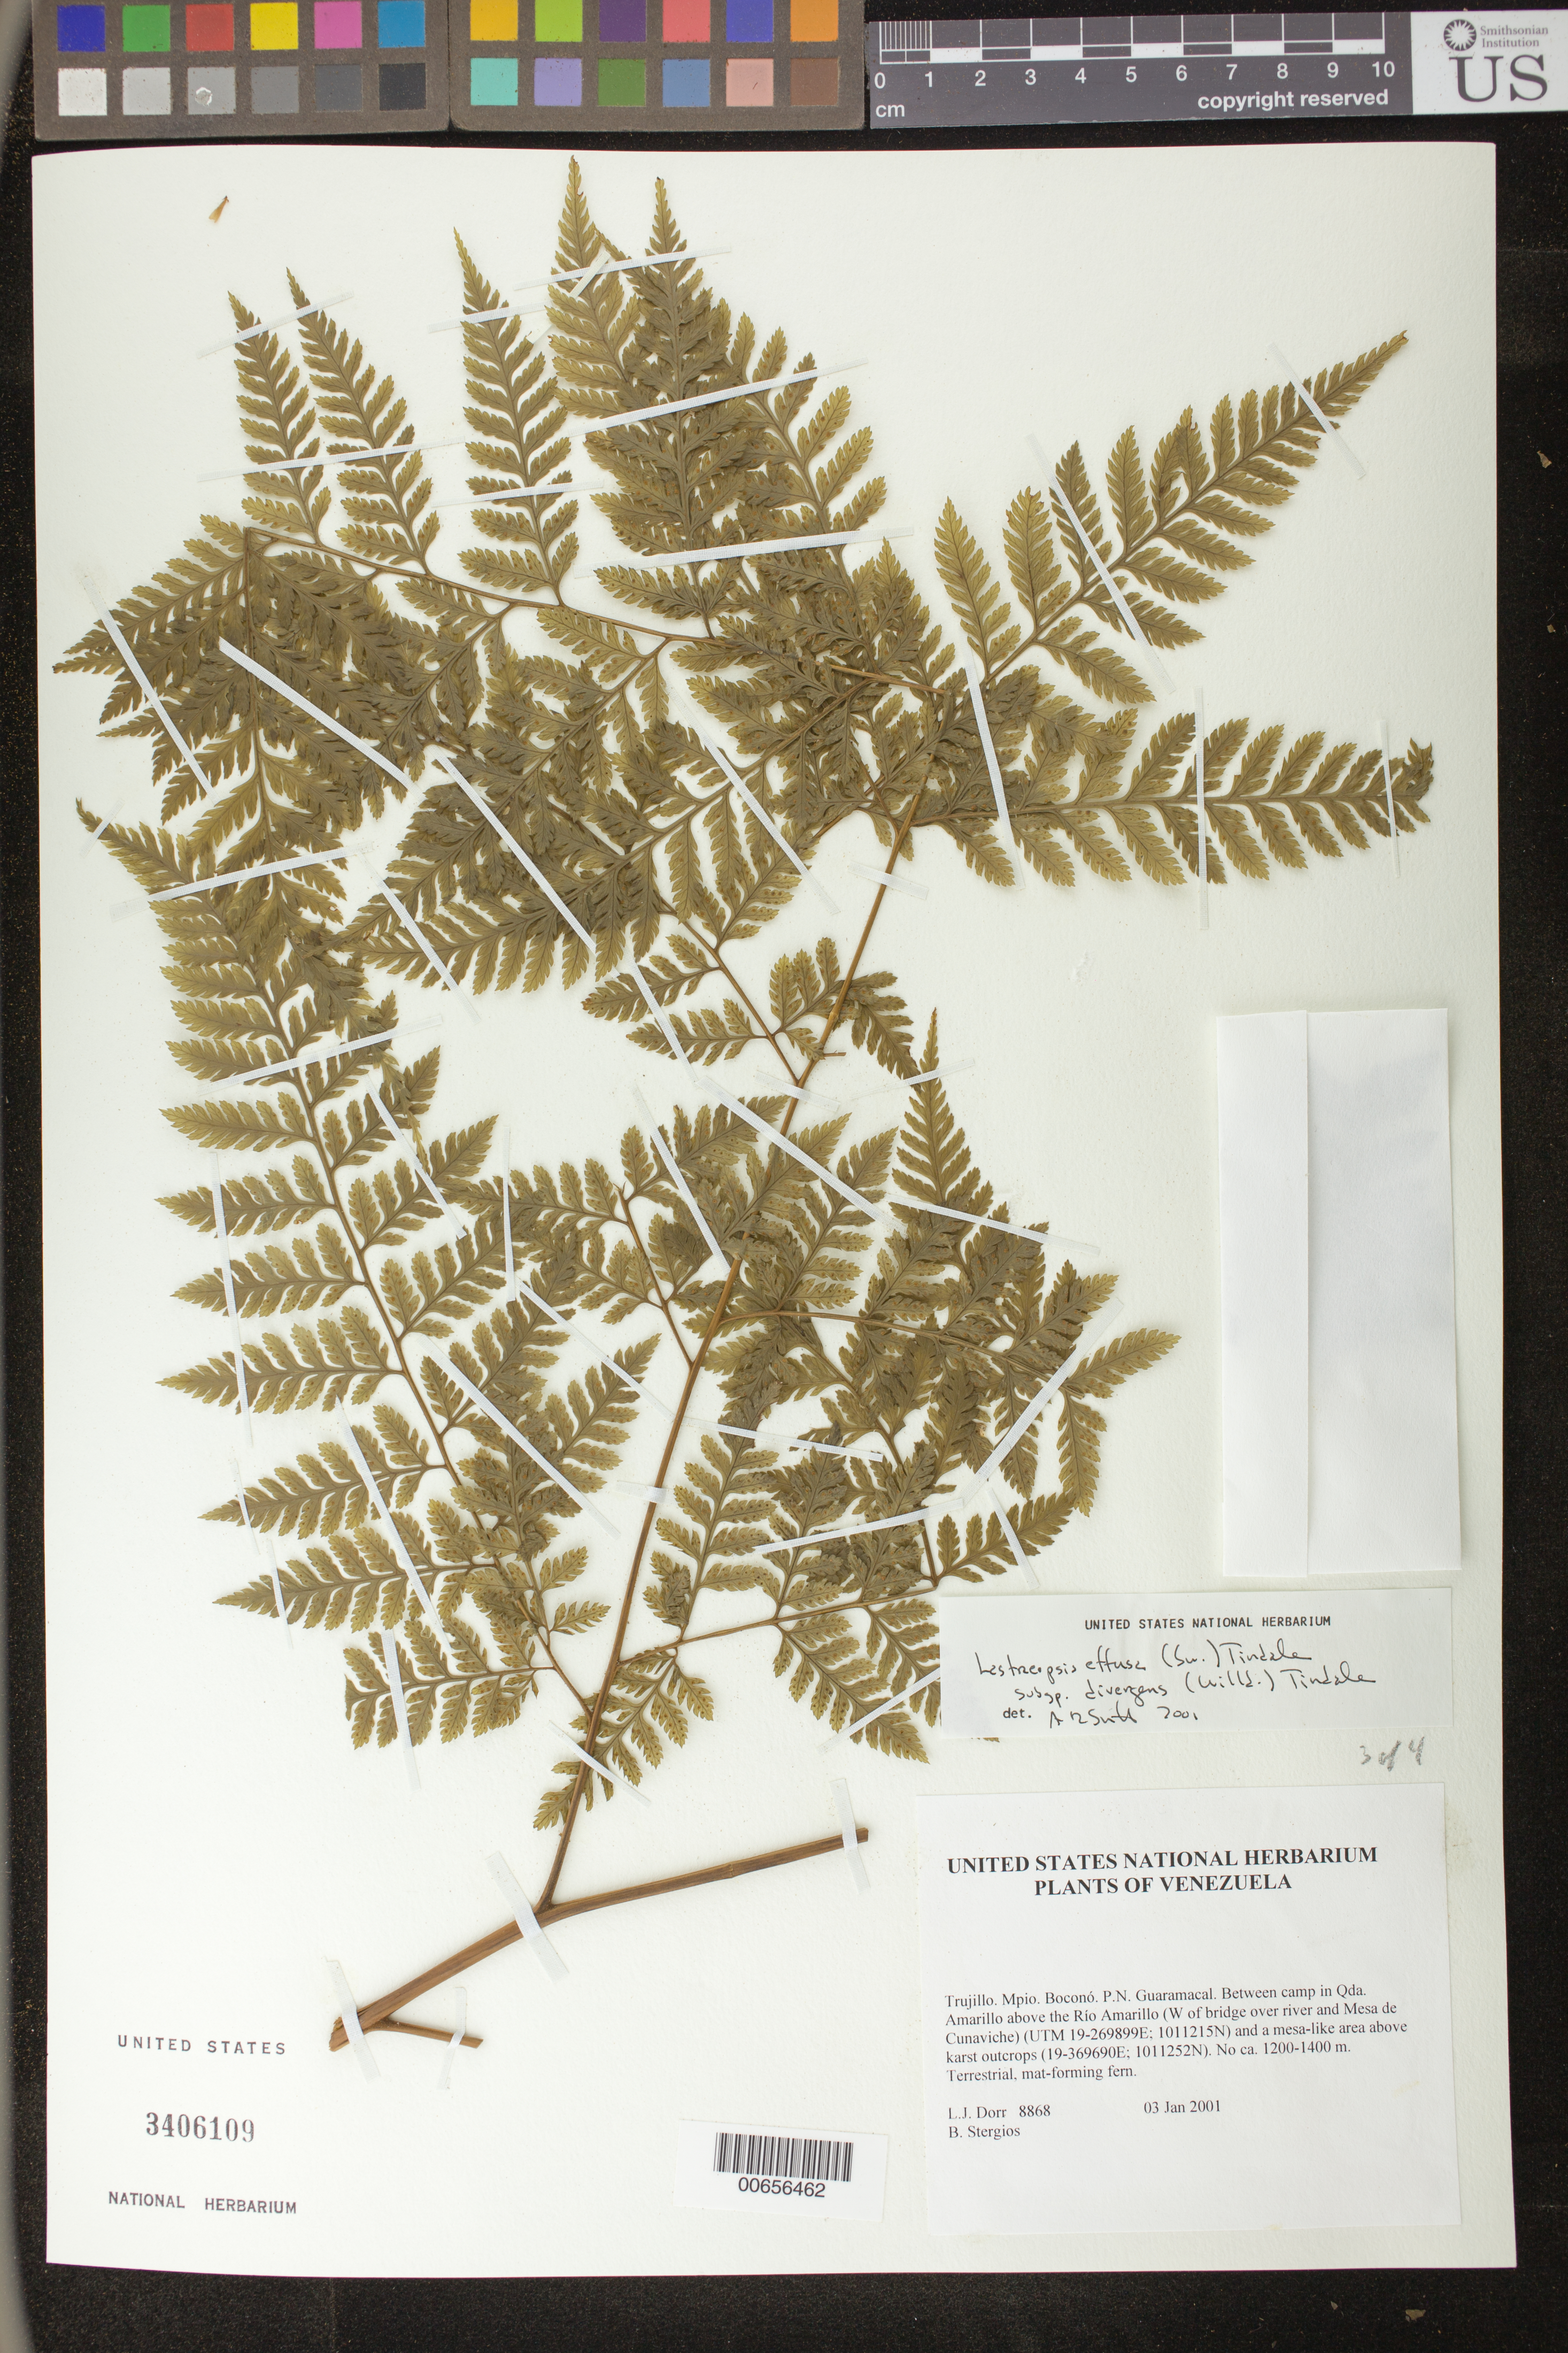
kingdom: Plantae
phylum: Tracheophyta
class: Polypodiopsida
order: Polypodiales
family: Dryopteridaceae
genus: Lastreopsis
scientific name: Lastreopsis effusa subsp. divergens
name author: (Willd. ex Schkuhr) Tindale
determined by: Smith, Alan R., (UC)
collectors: L. J. Dorr & B. G. Stergios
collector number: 8868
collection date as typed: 03 Jan 2001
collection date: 2001-01-03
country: Venezuela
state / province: Trujillo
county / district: Boconó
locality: Parque Nacional Guaramacal. Between camp in Qda Amarillo above Río Amarillo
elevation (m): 1200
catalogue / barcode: US 3406109